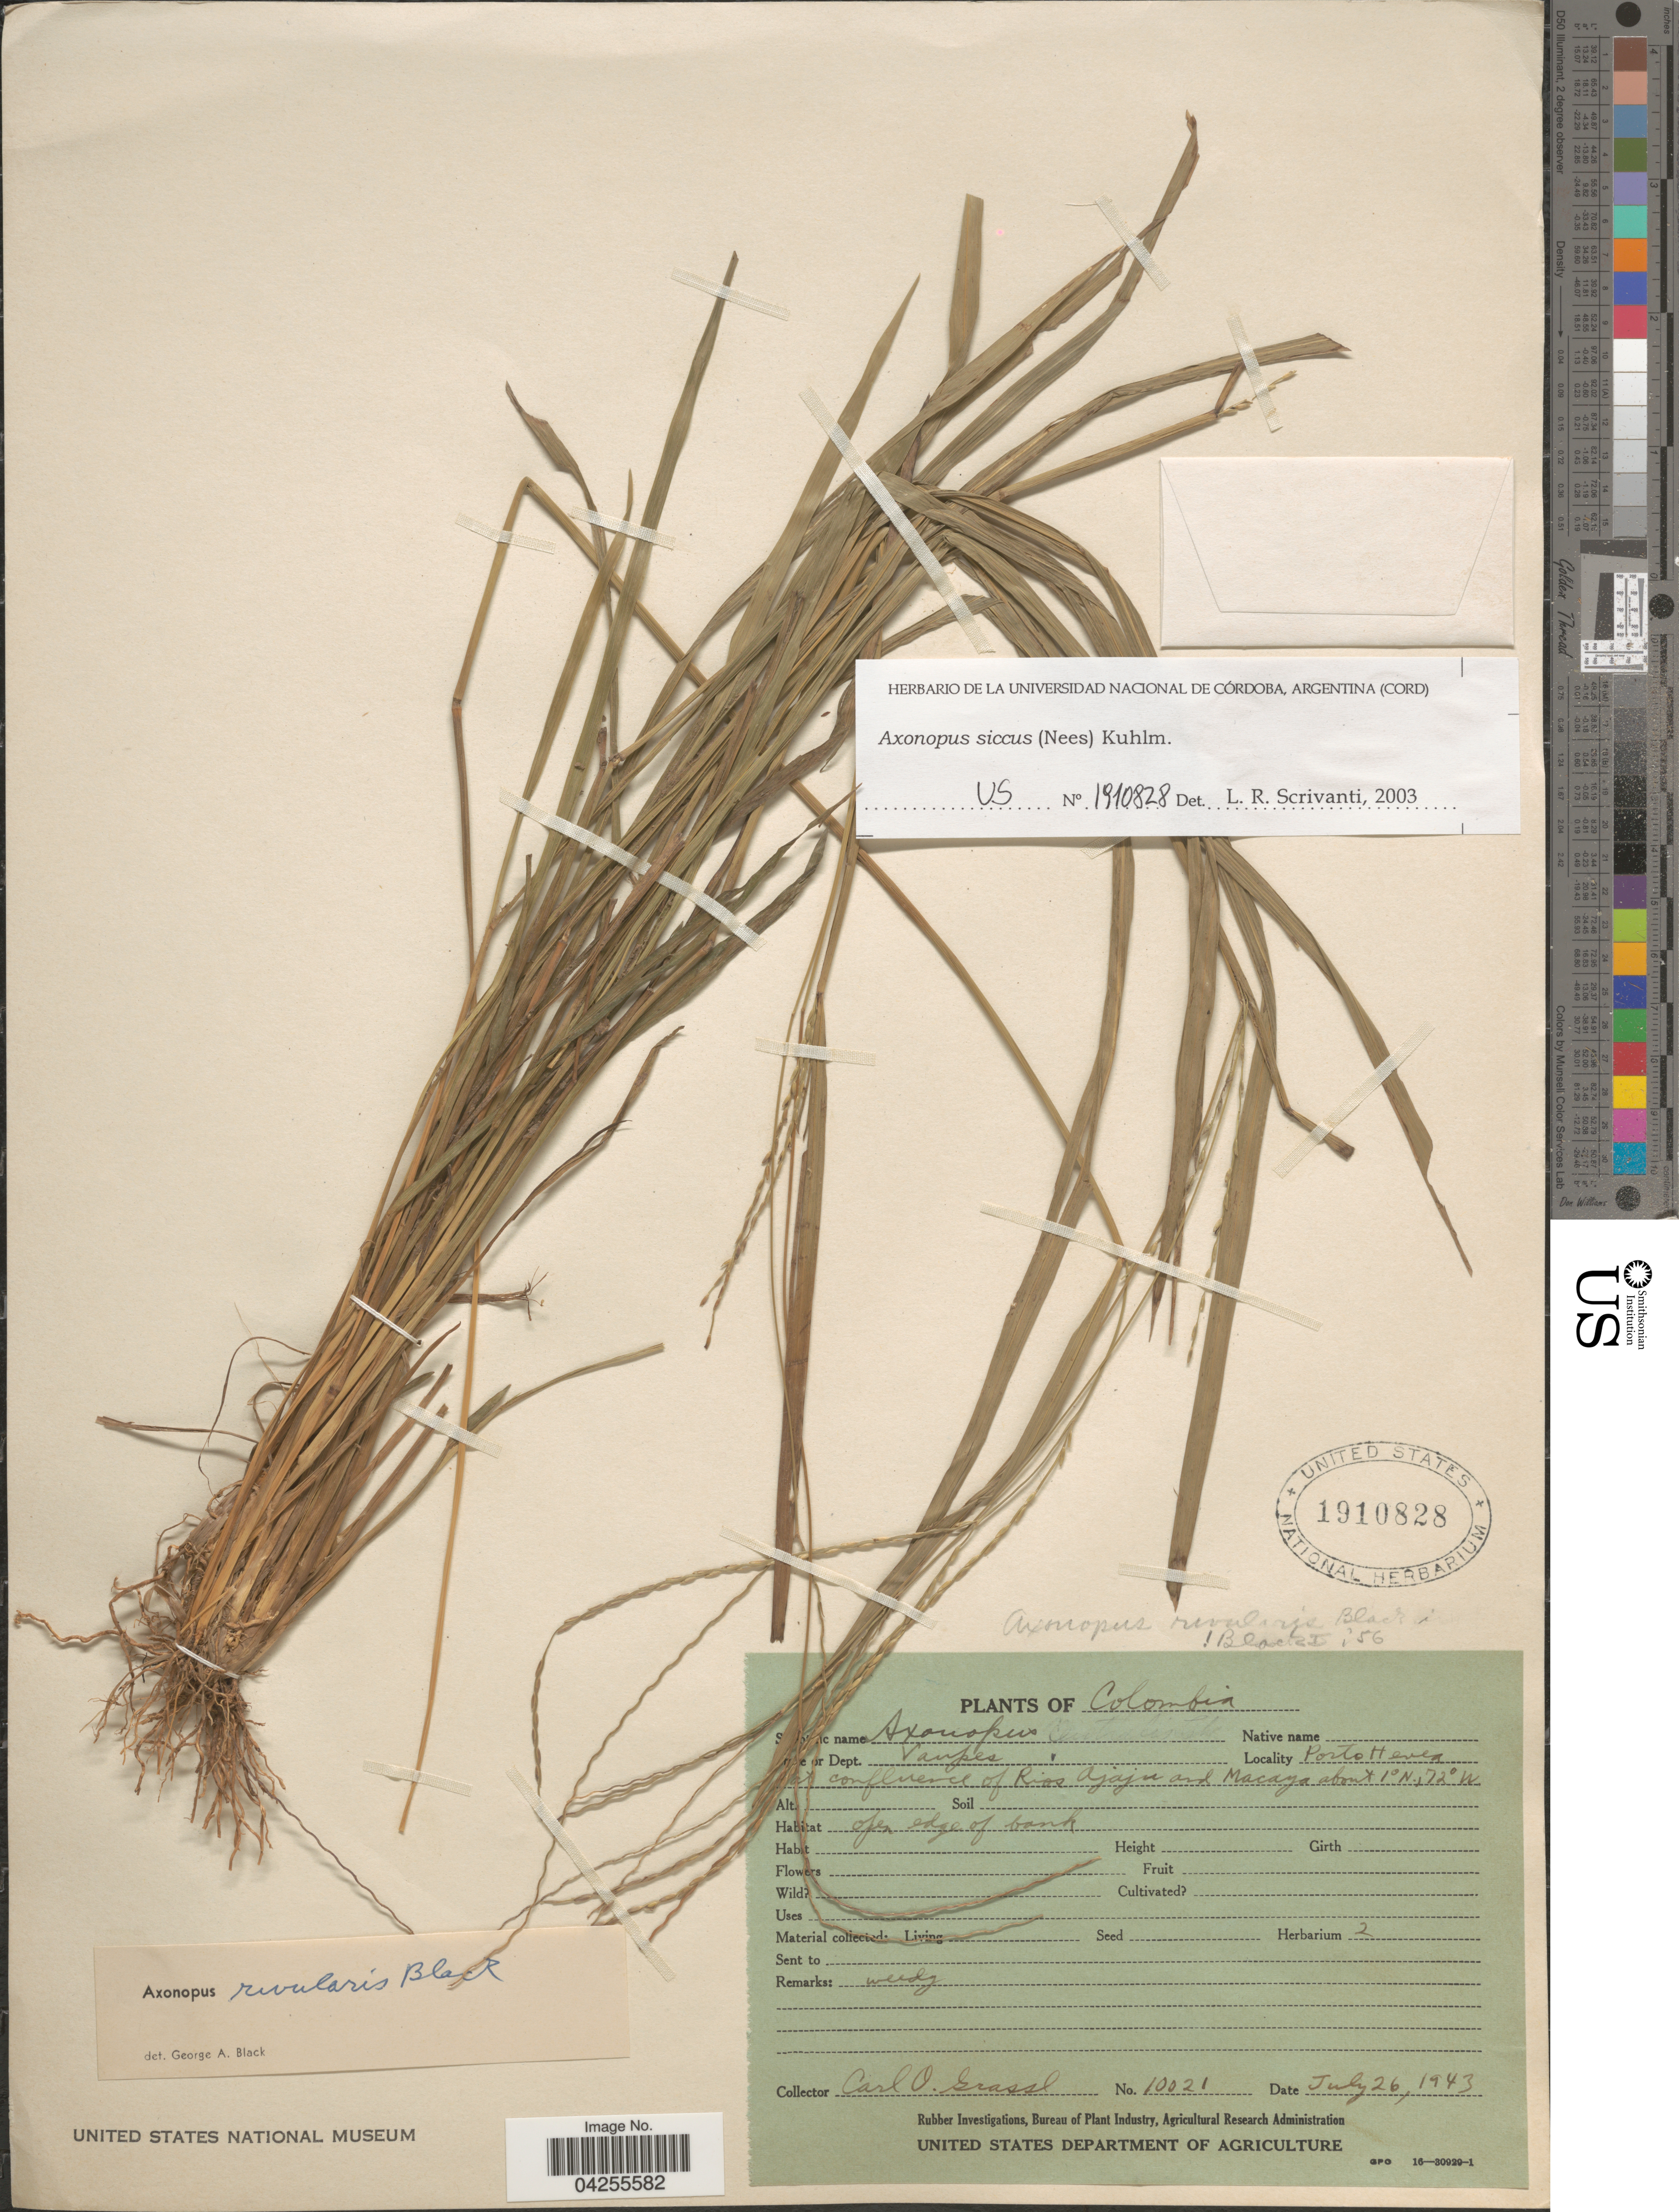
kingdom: Plantae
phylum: Tracheophyta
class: Liliopsida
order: Poales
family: Poaceae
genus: Axonopus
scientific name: Axonopus siccus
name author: (Nees) Kuhlm.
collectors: C. Grassl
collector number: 10021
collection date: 1943-07-26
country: Colombia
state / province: Vaupés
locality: Porto Hevea at confluence of Rios Ajaju and Macaya.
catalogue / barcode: US 1910828